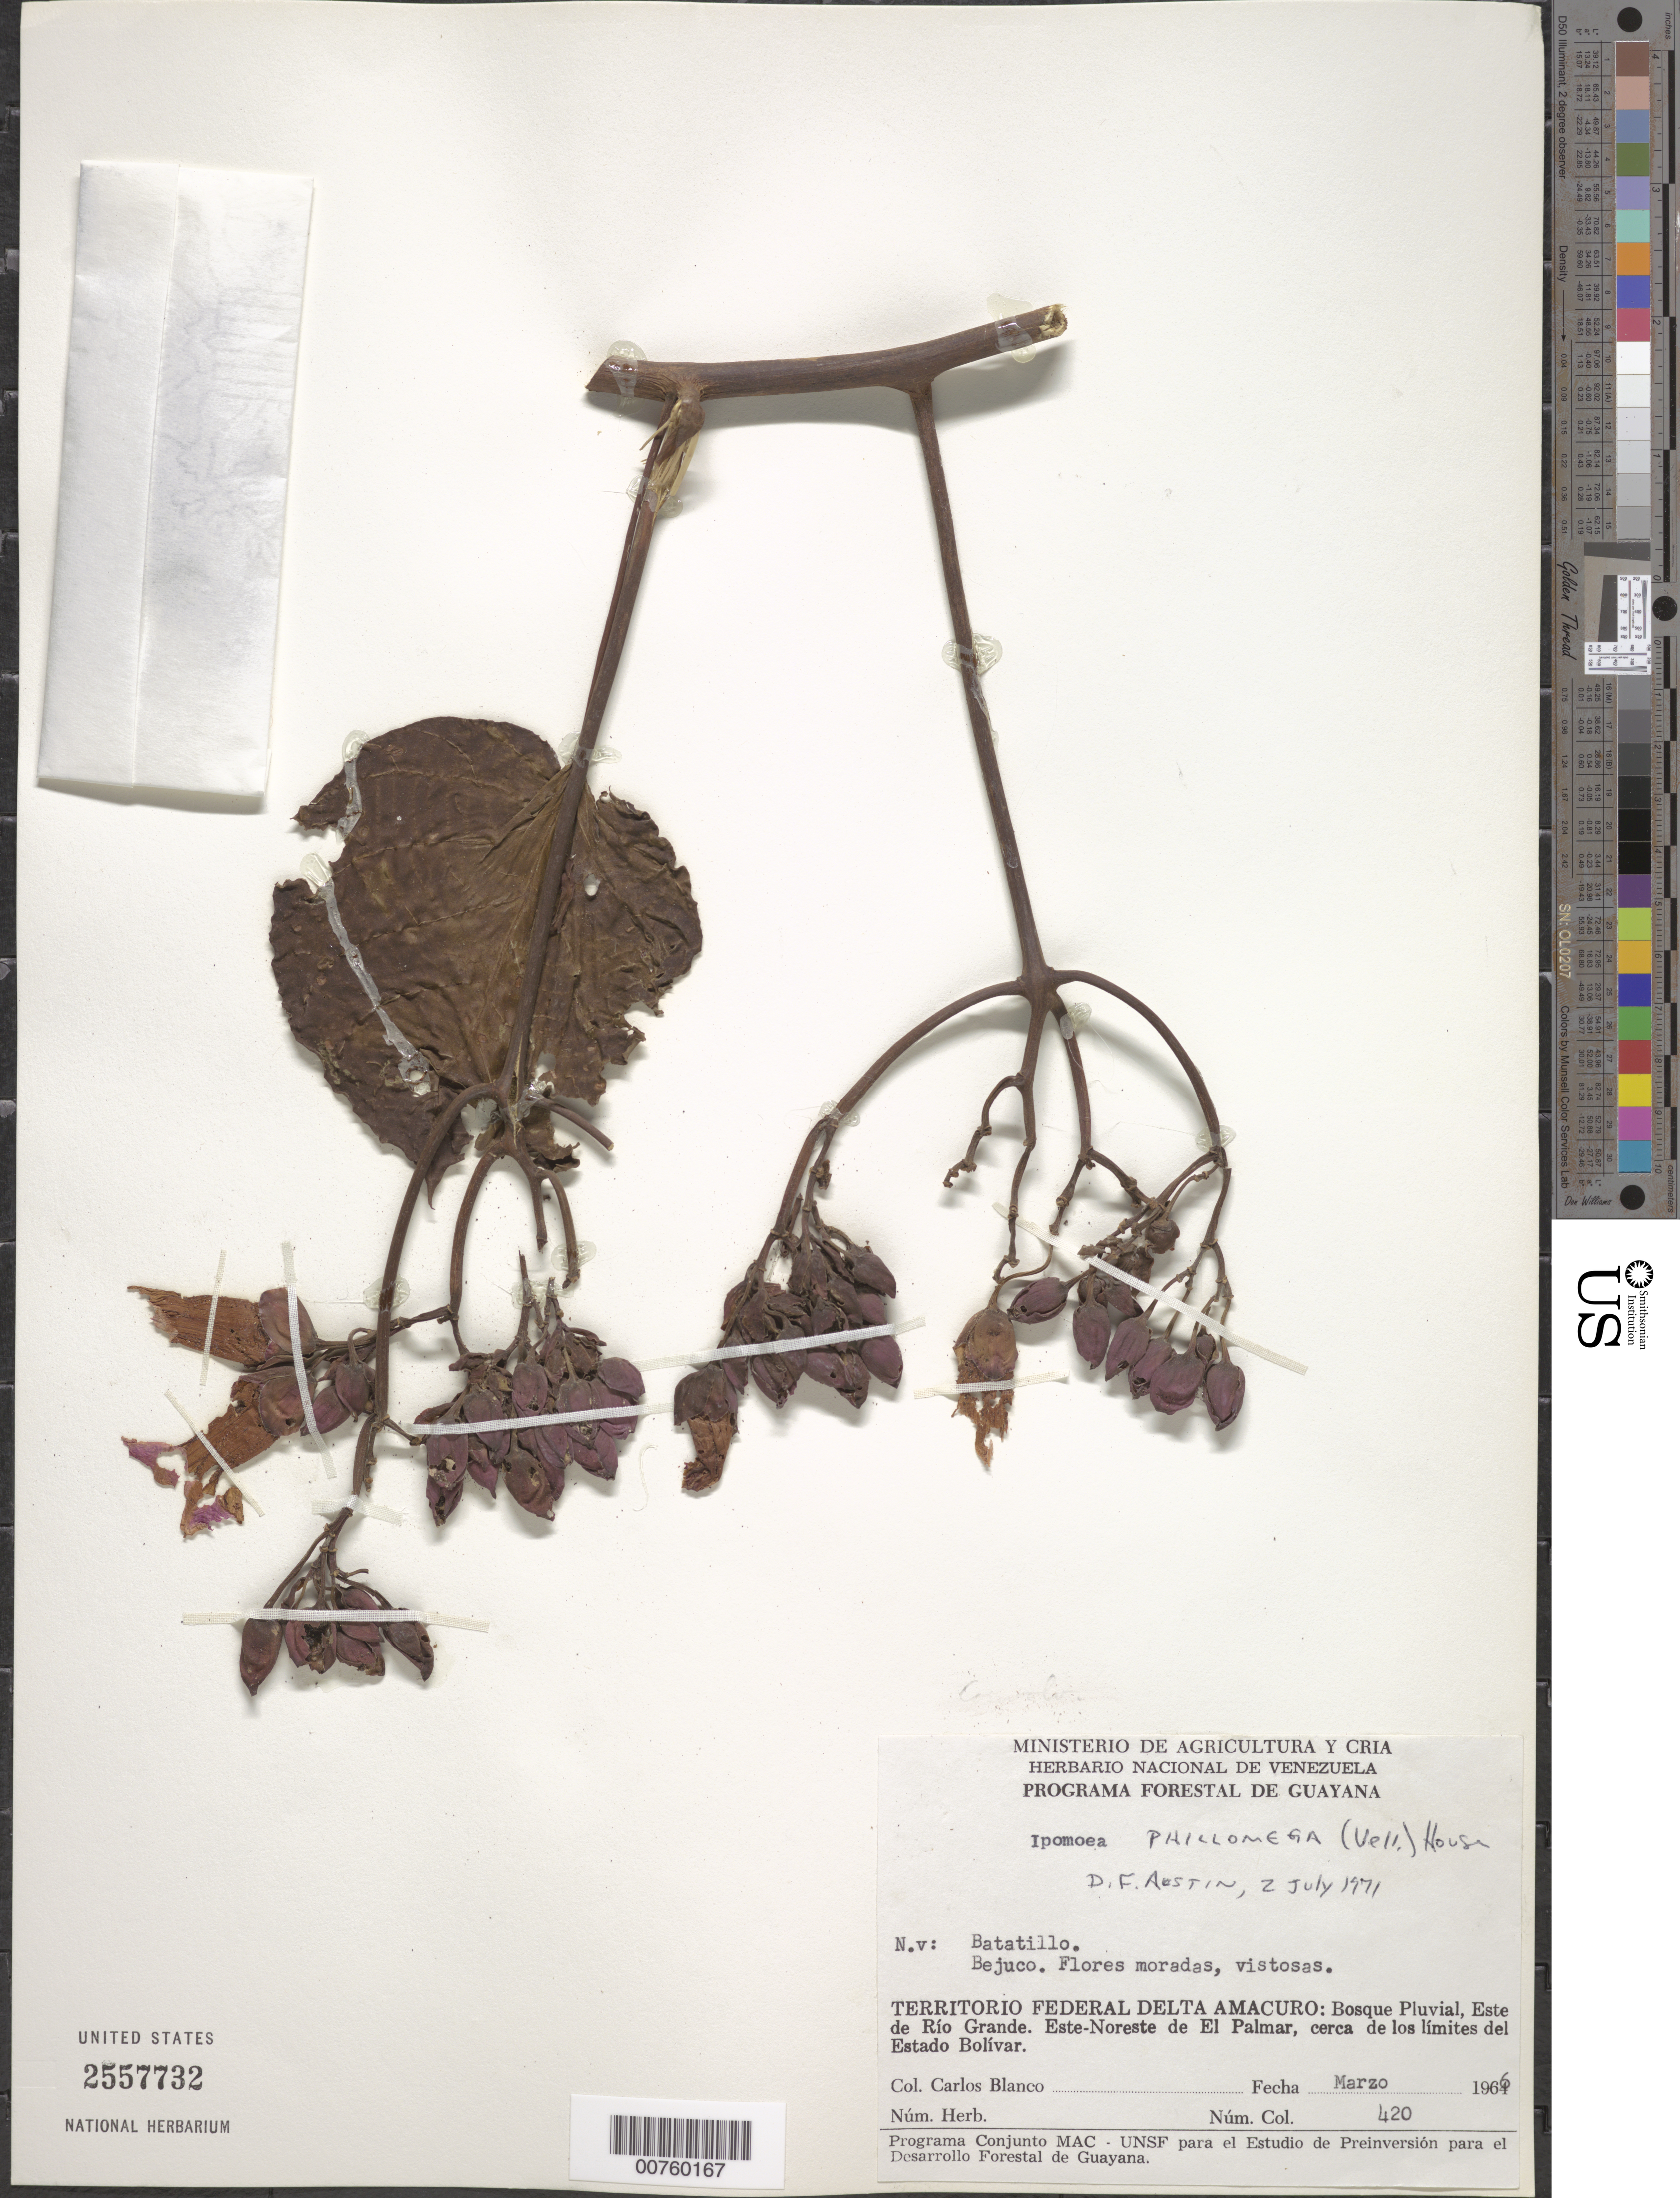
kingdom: Plantae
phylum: Tracheophyta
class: Magnoliopsida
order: Solanales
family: Convolvulaceae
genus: Ipomoea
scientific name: Ipomoea philomega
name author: (Vell.) House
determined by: Austin, D. F.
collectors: C. A. Blanco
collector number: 420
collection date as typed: Mar-66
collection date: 1966-03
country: Venezuela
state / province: Delta Amacuro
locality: Río Grande, Este de; Este-Noreste de El Palmar, cerca de los limites del Estado Bolívar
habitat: Rainforest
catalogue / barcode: US 2557732